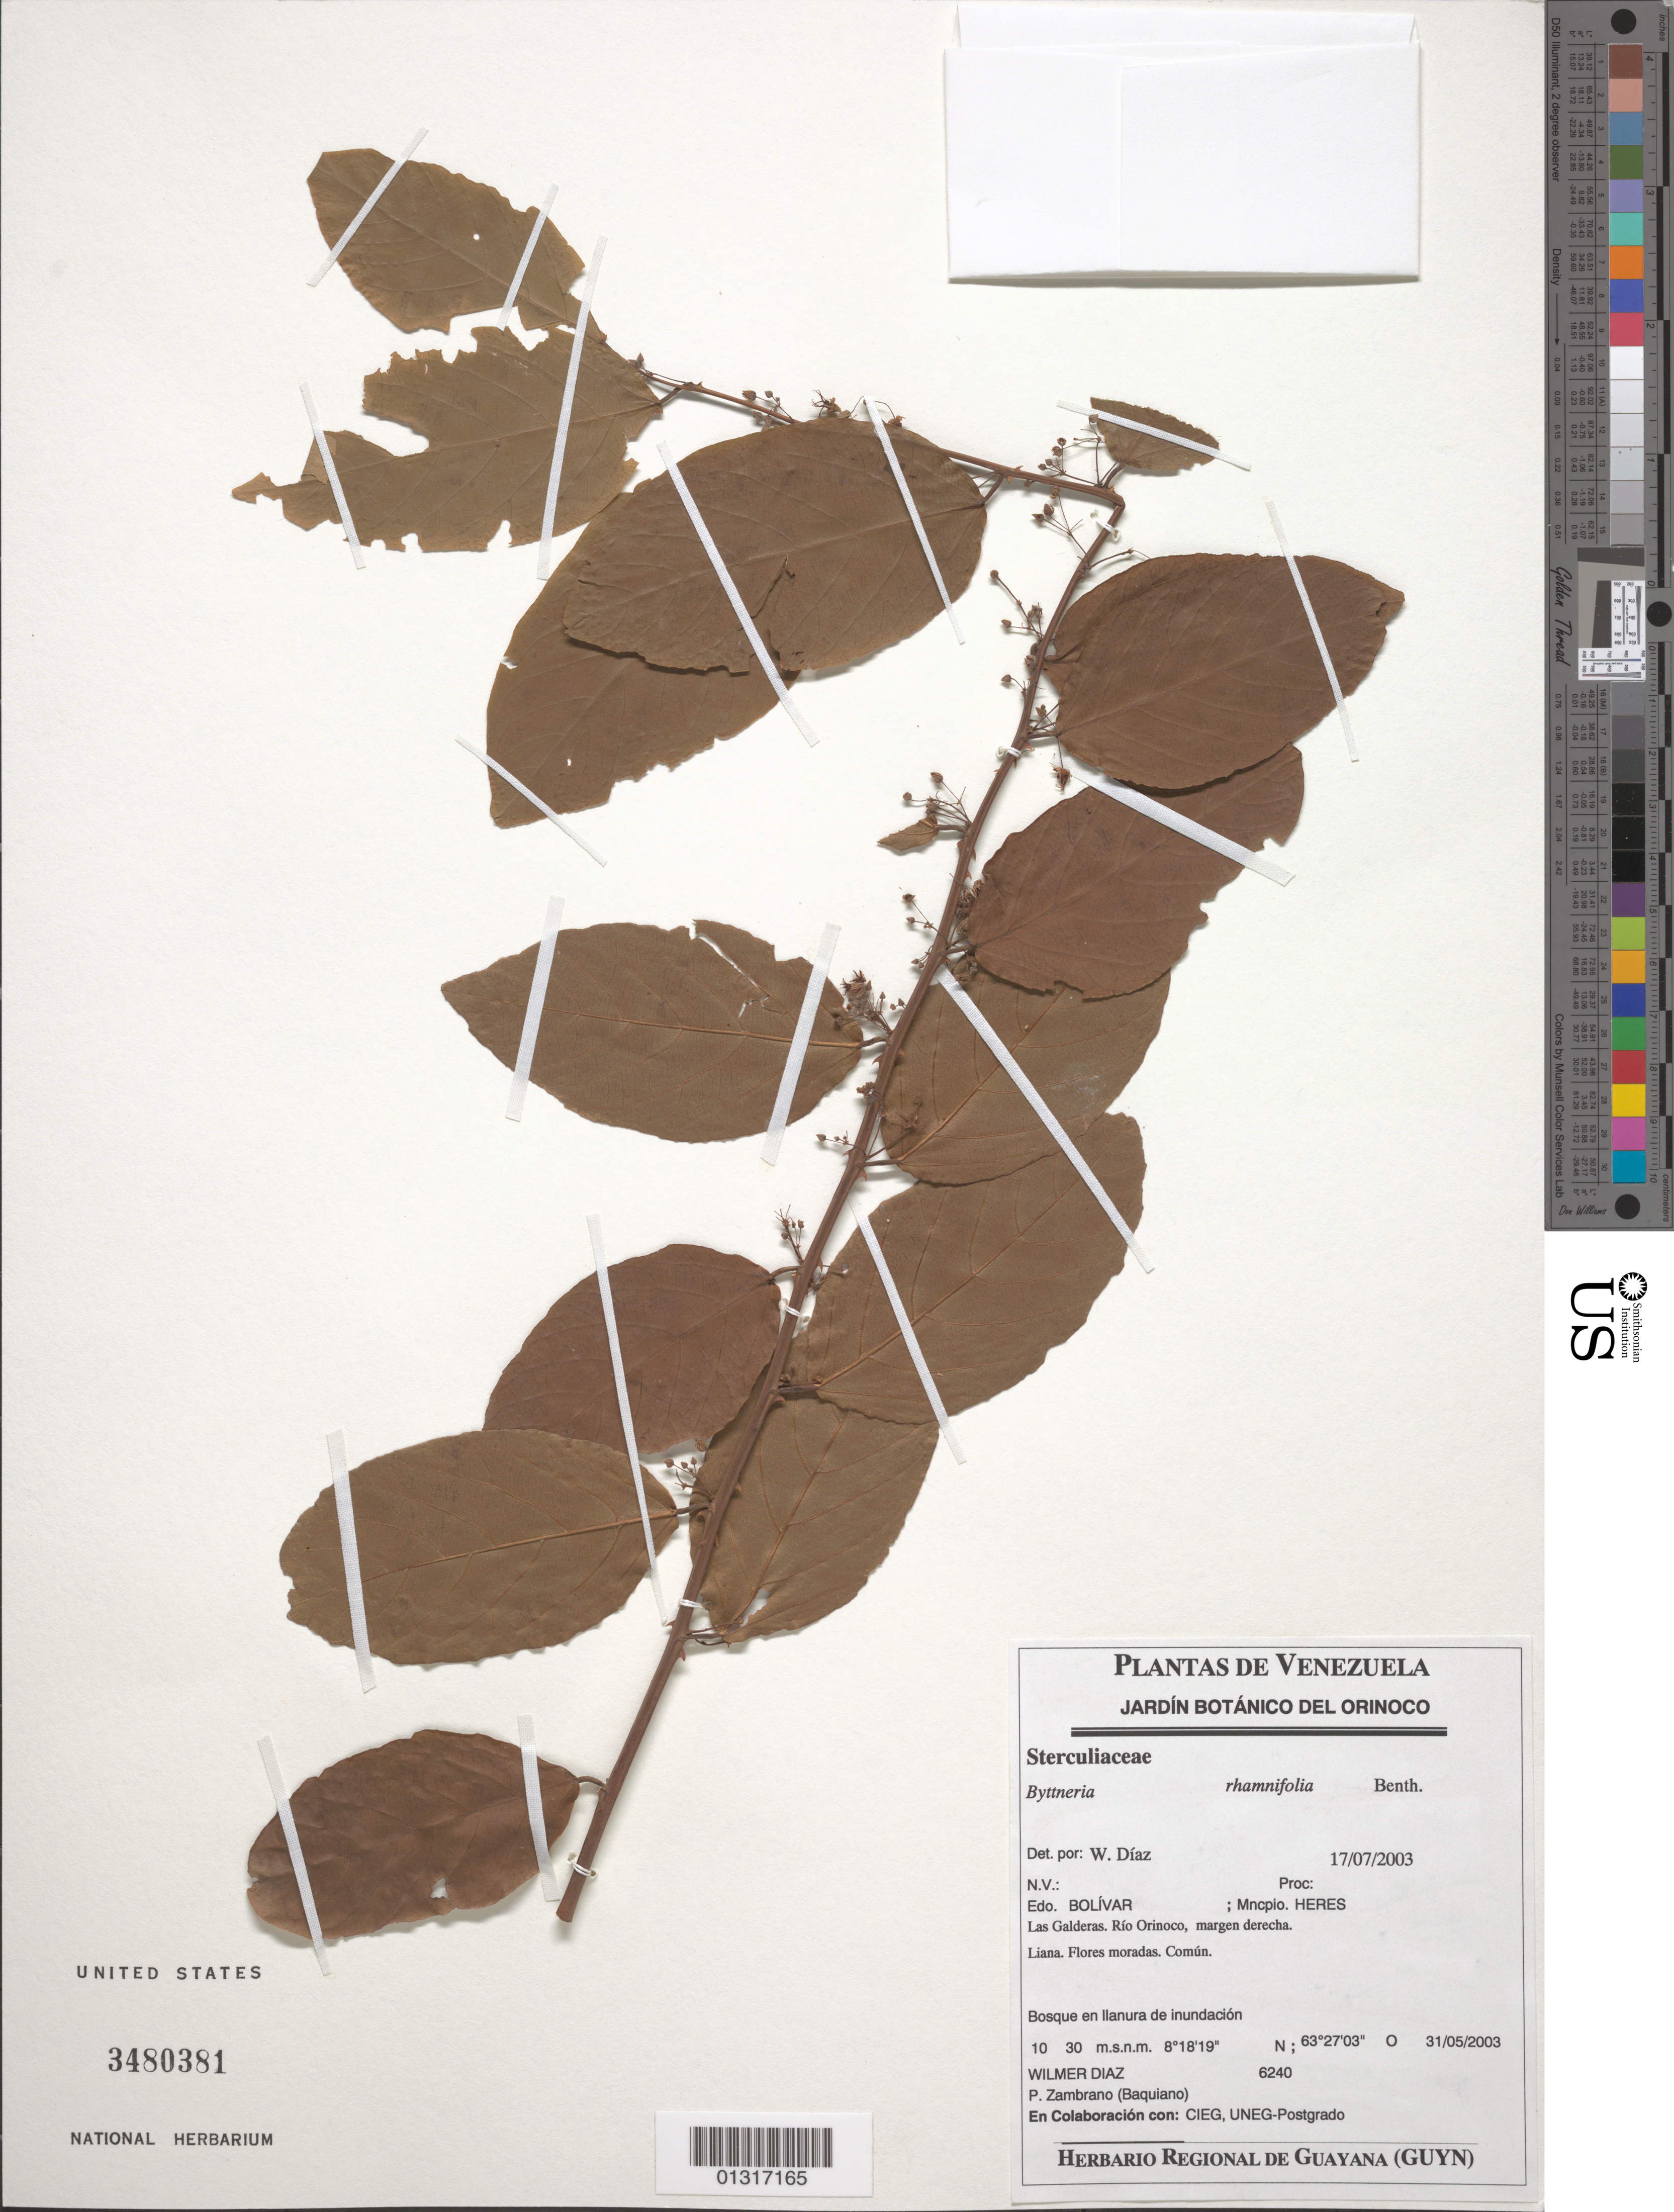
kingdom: Plantae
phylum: Tracheophyta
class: Magnoliopsida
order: Malvales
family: Malvaceae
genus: Byttneria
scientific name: Byttneria rhamnifolia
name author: Benth.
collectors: W. Díaz P.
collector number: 6240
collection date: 2003-05-31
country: Venezuela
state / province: Bolívar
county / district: Heres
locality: Rio Orinoco, Las Galderas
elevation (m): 10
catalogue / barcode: US 3480381